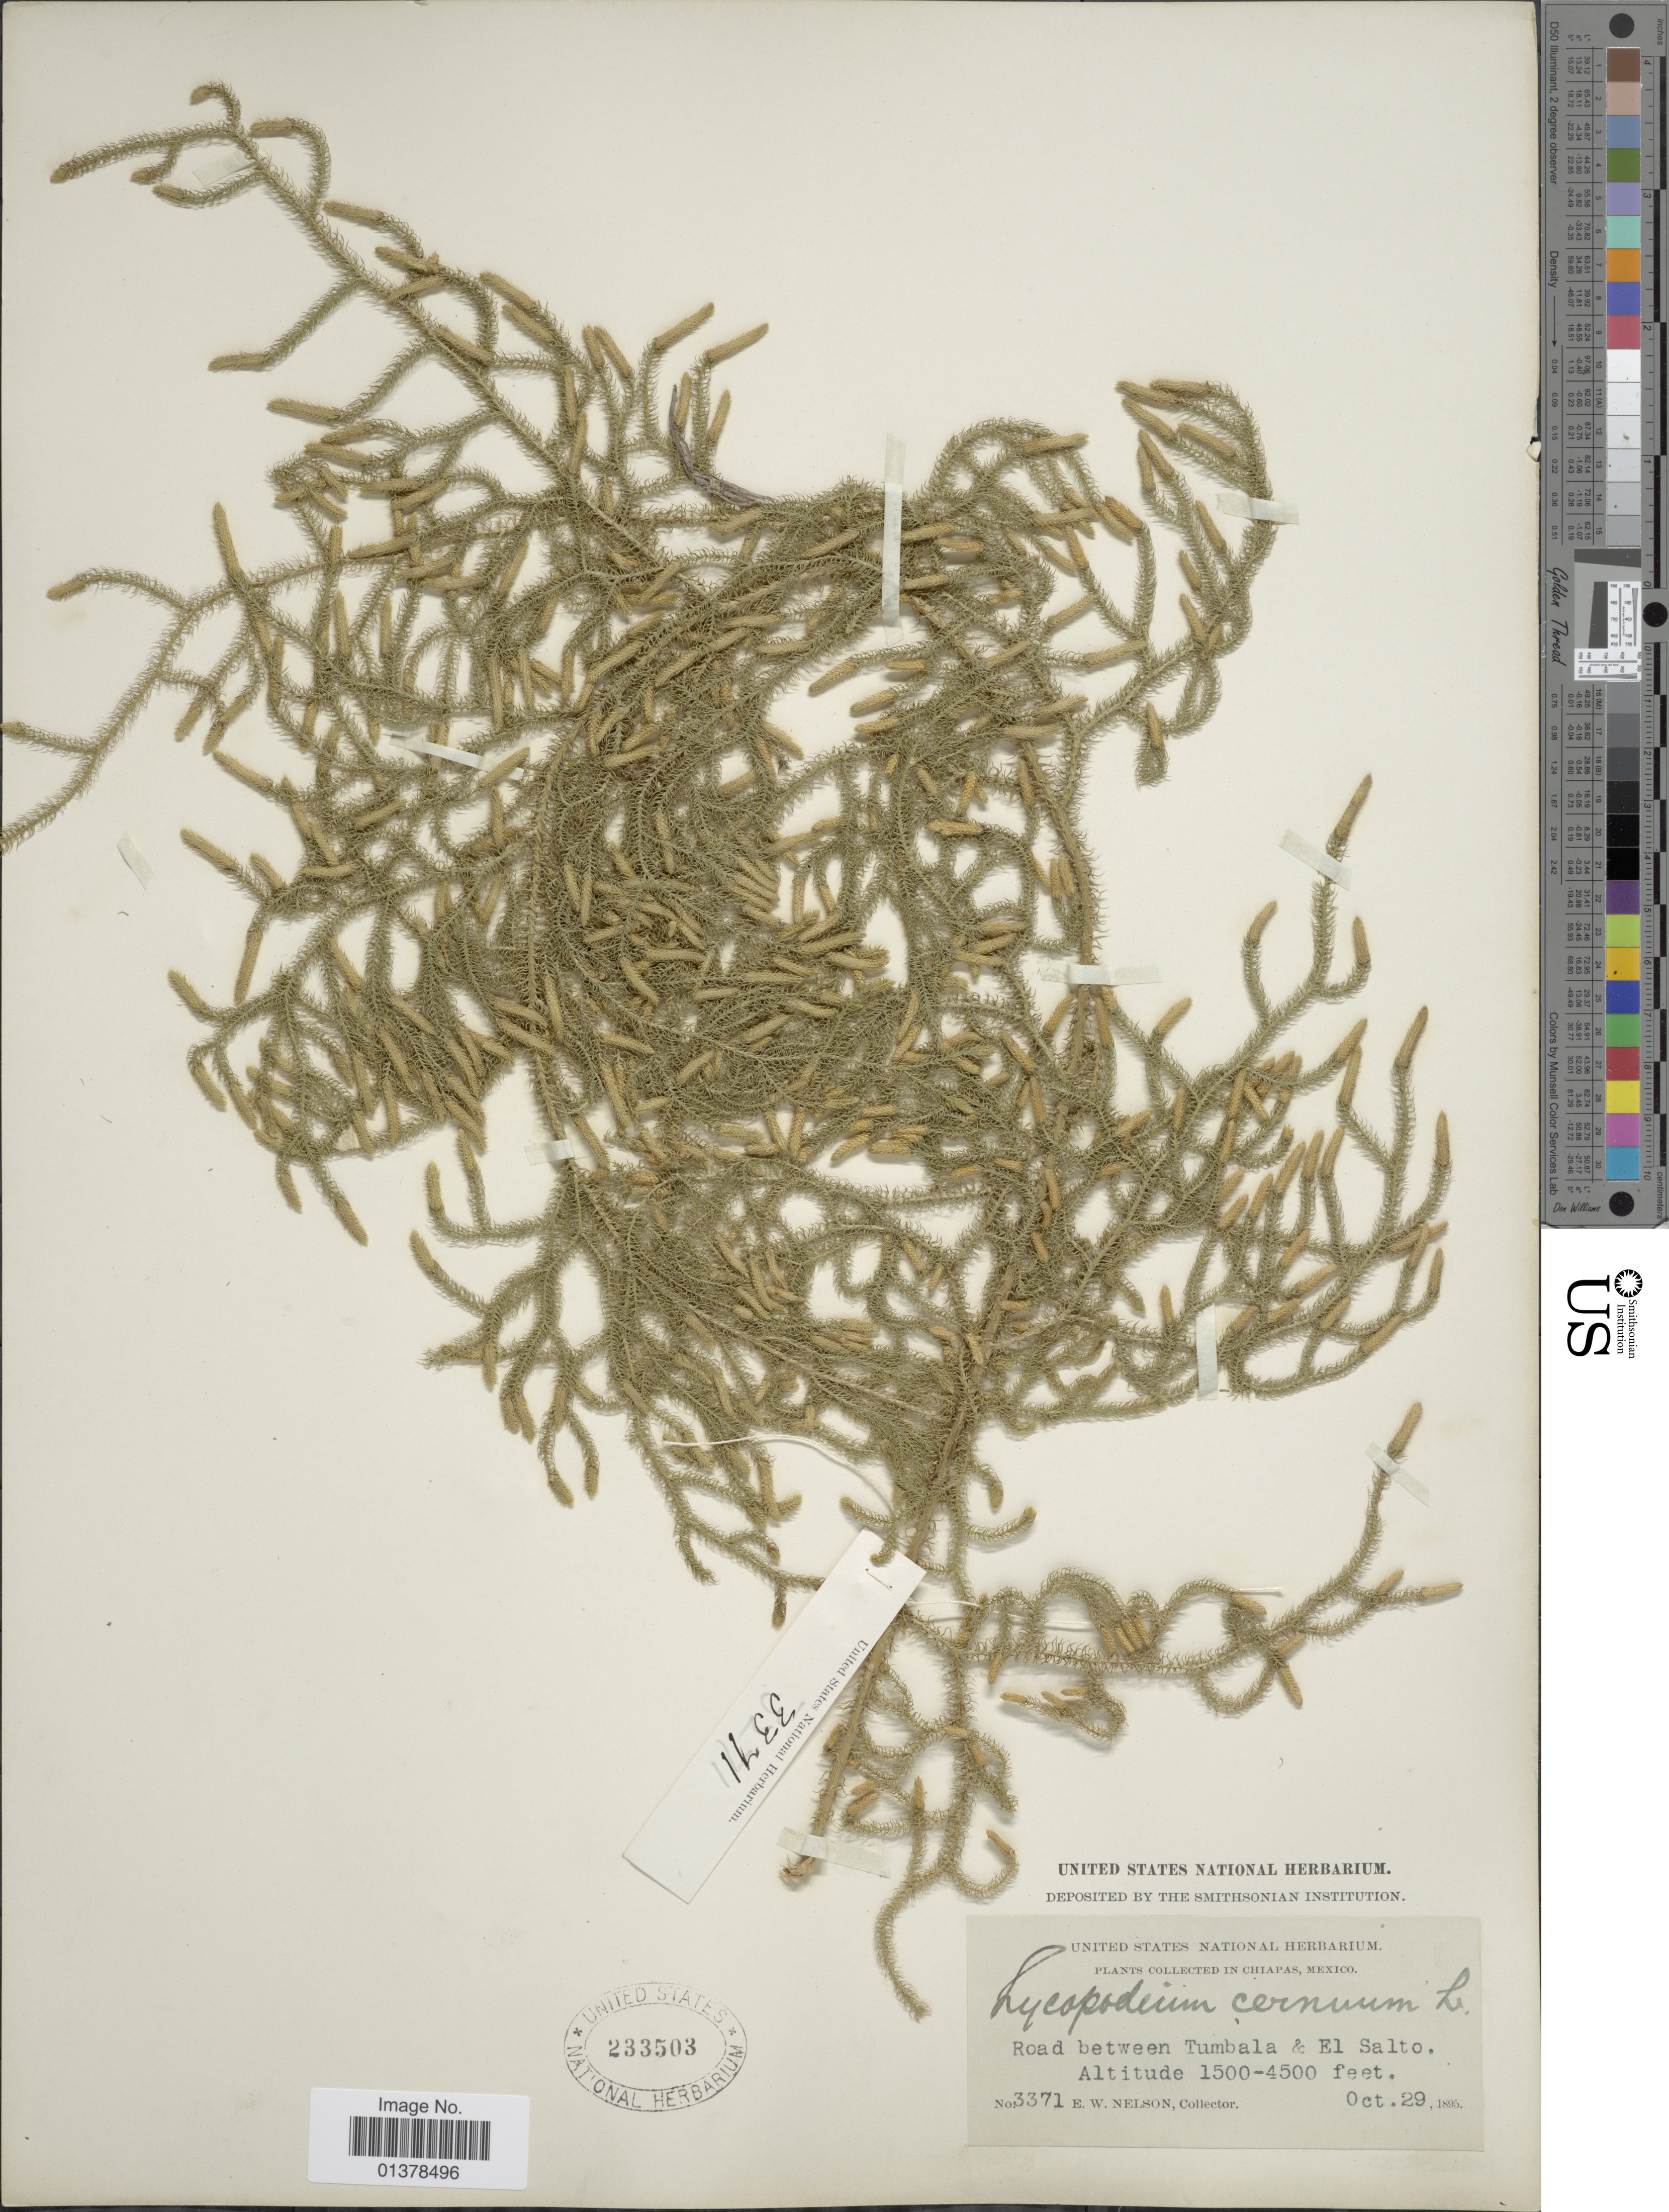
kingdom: Plantae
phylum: Tracheophyta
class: Lycopodiopsida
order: Lycopodiales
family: Lycopodiaceae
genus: Palhinhaea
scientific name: Palhinhaea cernua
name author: (L.) Vasc. & Franco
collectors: E. W. Nelson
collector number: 3371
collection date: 1895-10-29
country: Mexico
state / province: Chiapas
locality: Road between Tumbala & El Salto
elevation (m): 457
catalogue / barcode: US 233503